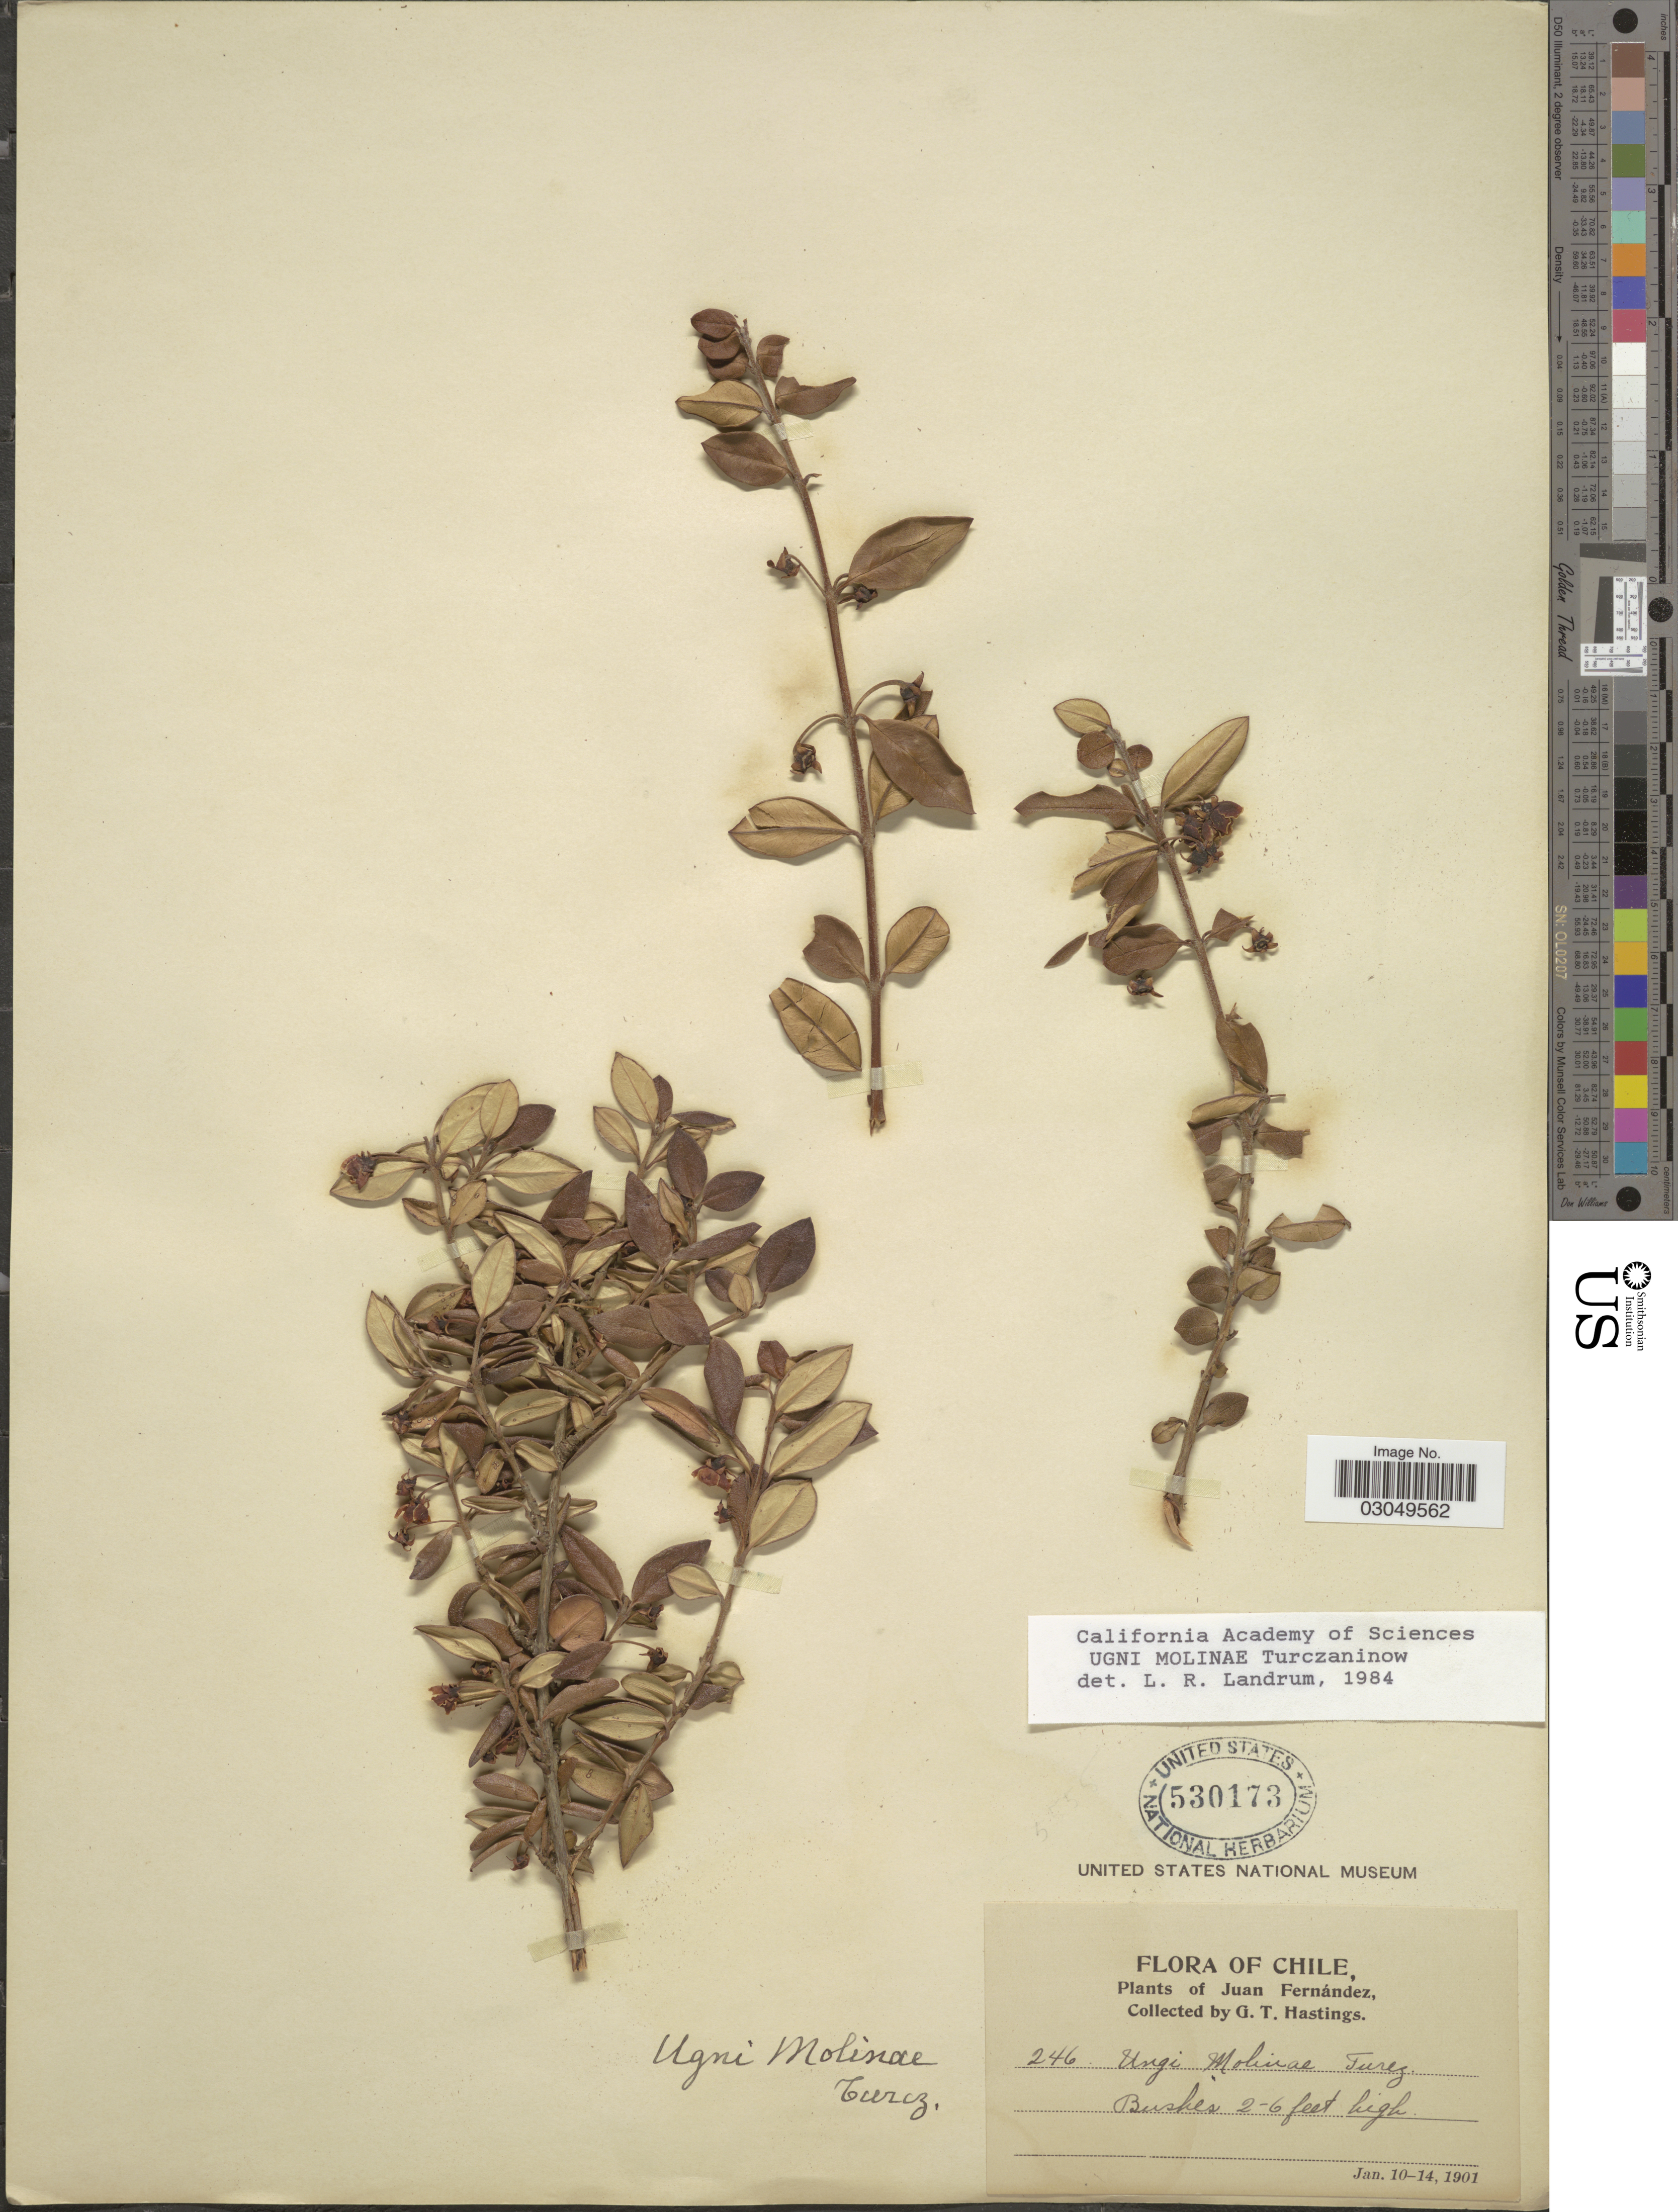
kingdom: Plantae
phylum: Tracheophyta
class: Magnoliopsida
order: Myrtales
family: Myrtaceae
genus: Ugni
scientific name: Ugni molinae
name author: Turcz.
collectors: G. Hastings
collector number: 246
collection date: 1901-01-10/1901-01-14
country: Chile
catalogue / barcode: US 530173